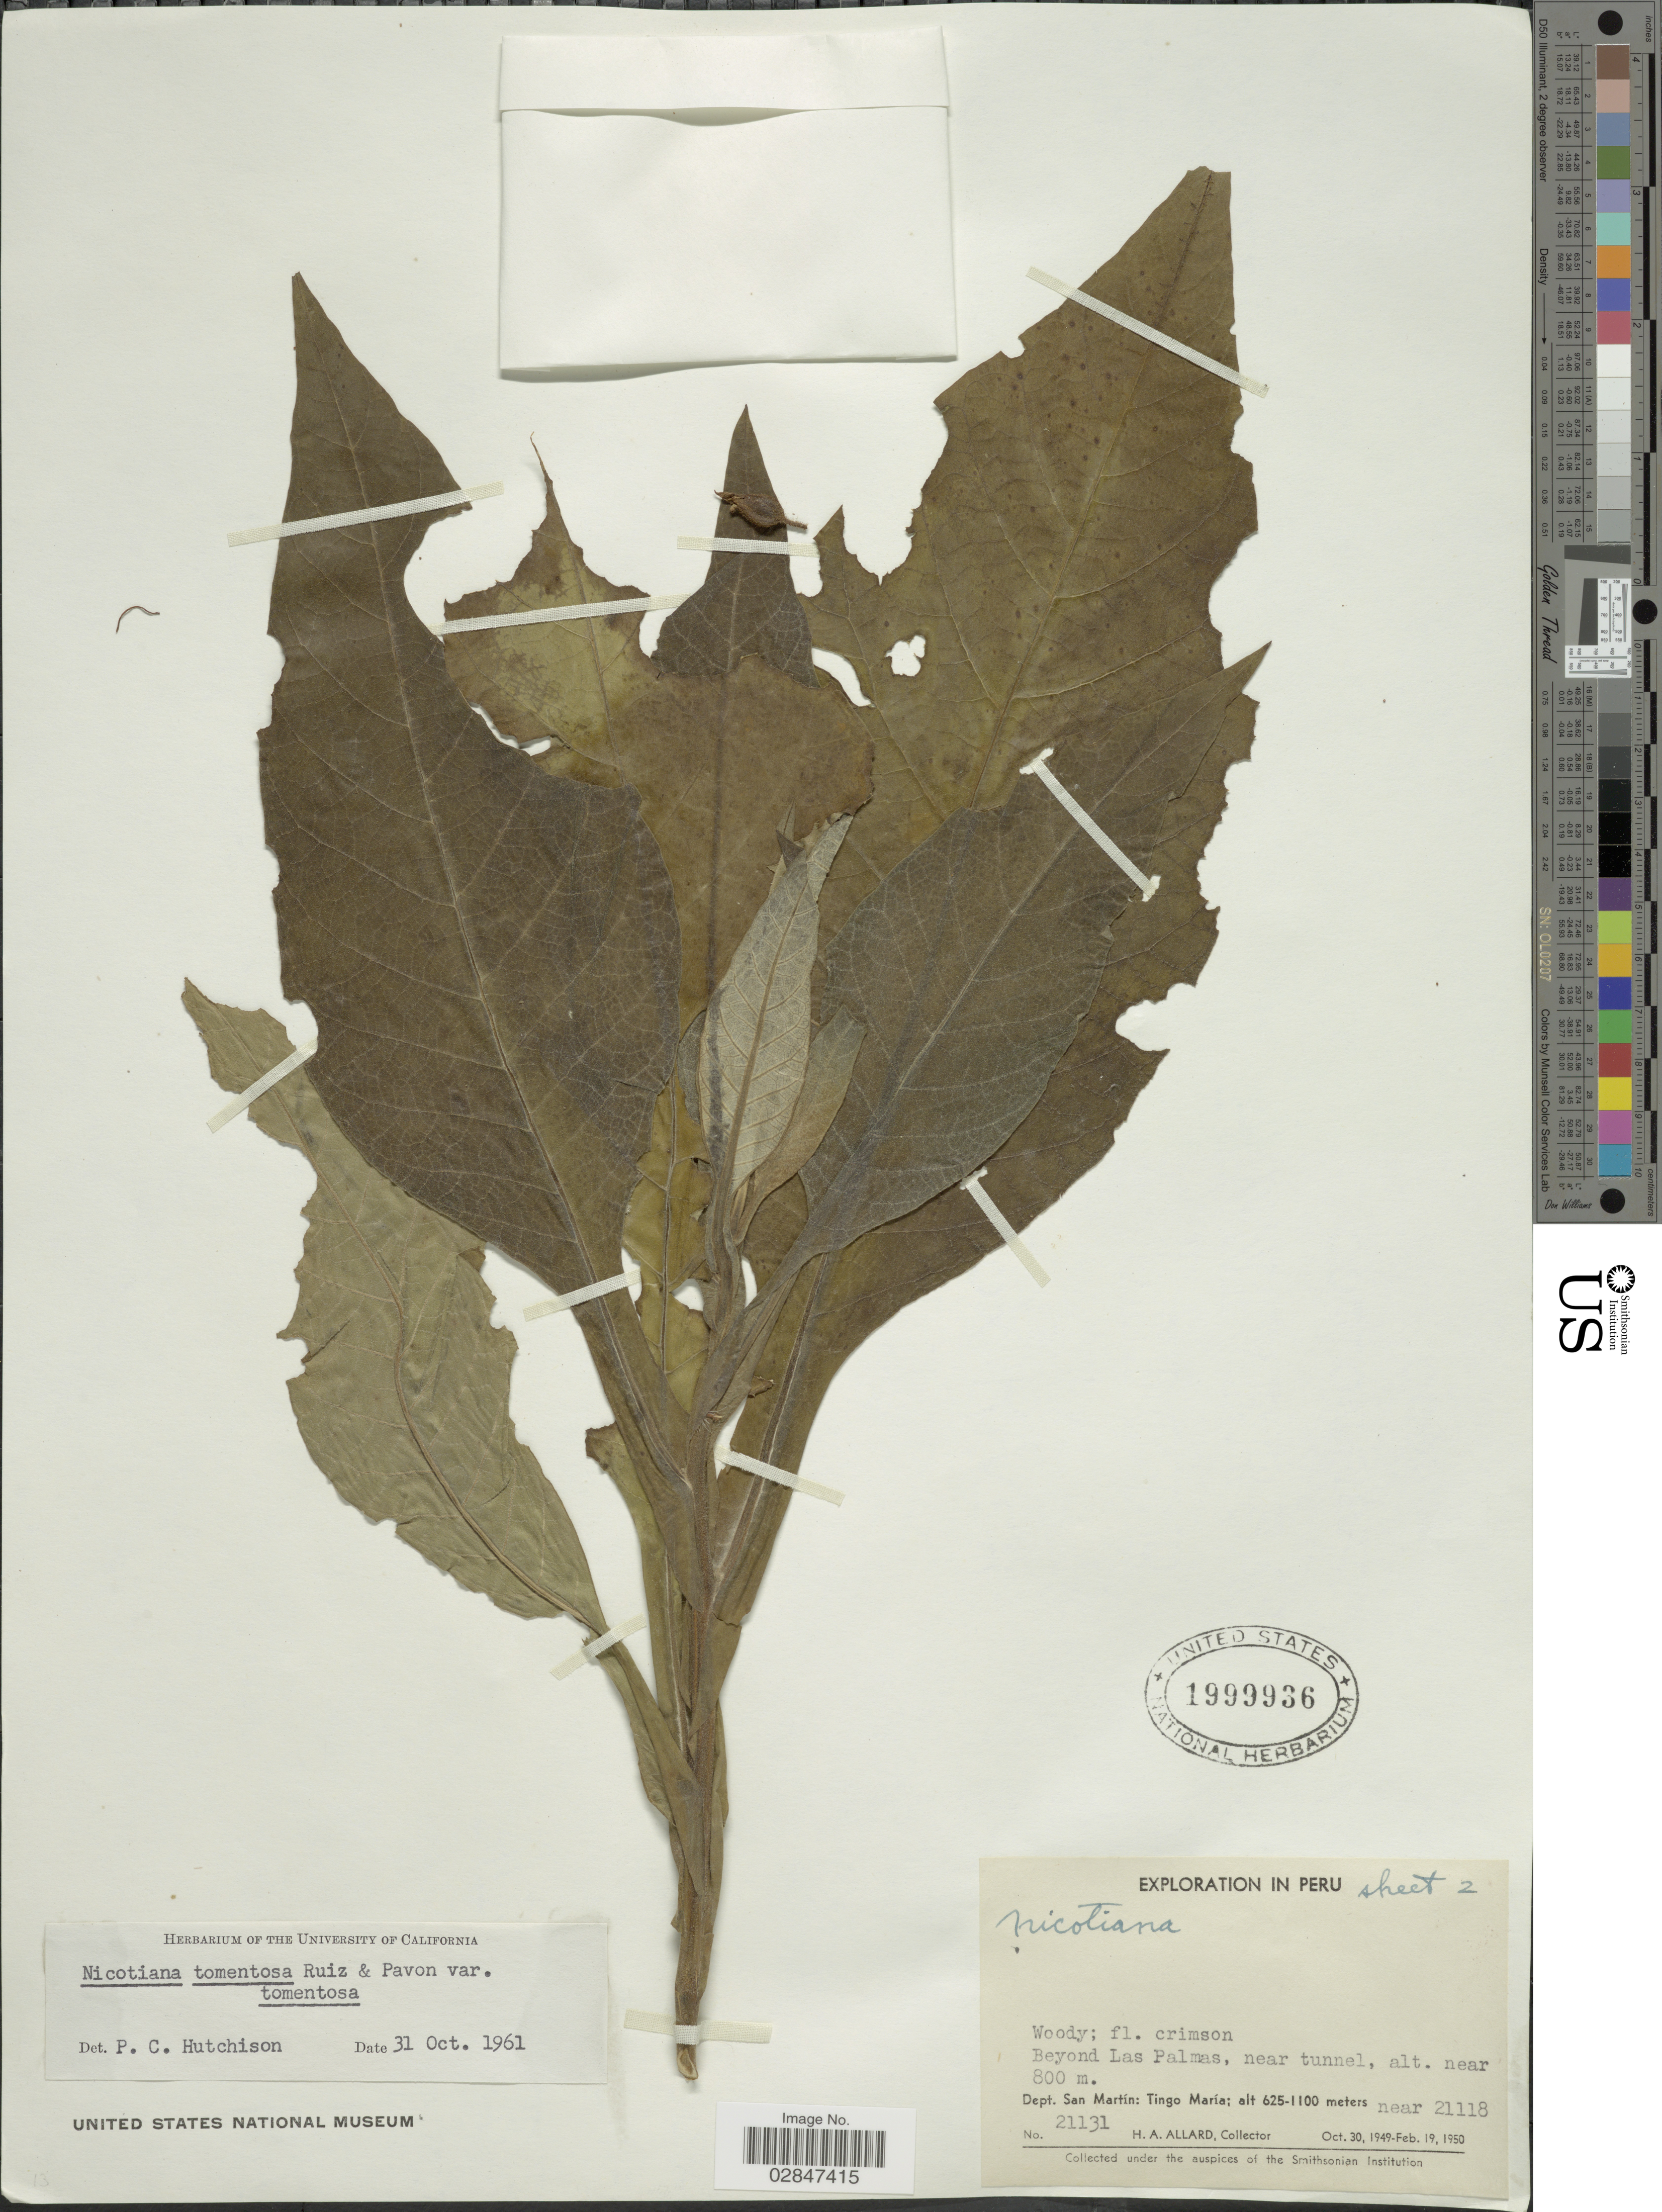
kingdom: Plantae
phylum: Tracheophyta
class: Magnoliopsida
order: Solanales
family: Solanaceae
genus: Nicotiana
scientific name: Nicotiana tomentosa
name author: Ruiz & Pav.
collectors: H. A. Allard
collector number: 21131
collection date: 1949-10-30/1950-02-19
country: Peru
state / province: San Martín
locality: Dept. San Martín: Tingo María, Beyond las Palmas, near tunnel.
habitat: near tunnel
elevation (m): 800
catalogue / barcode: US 1999936